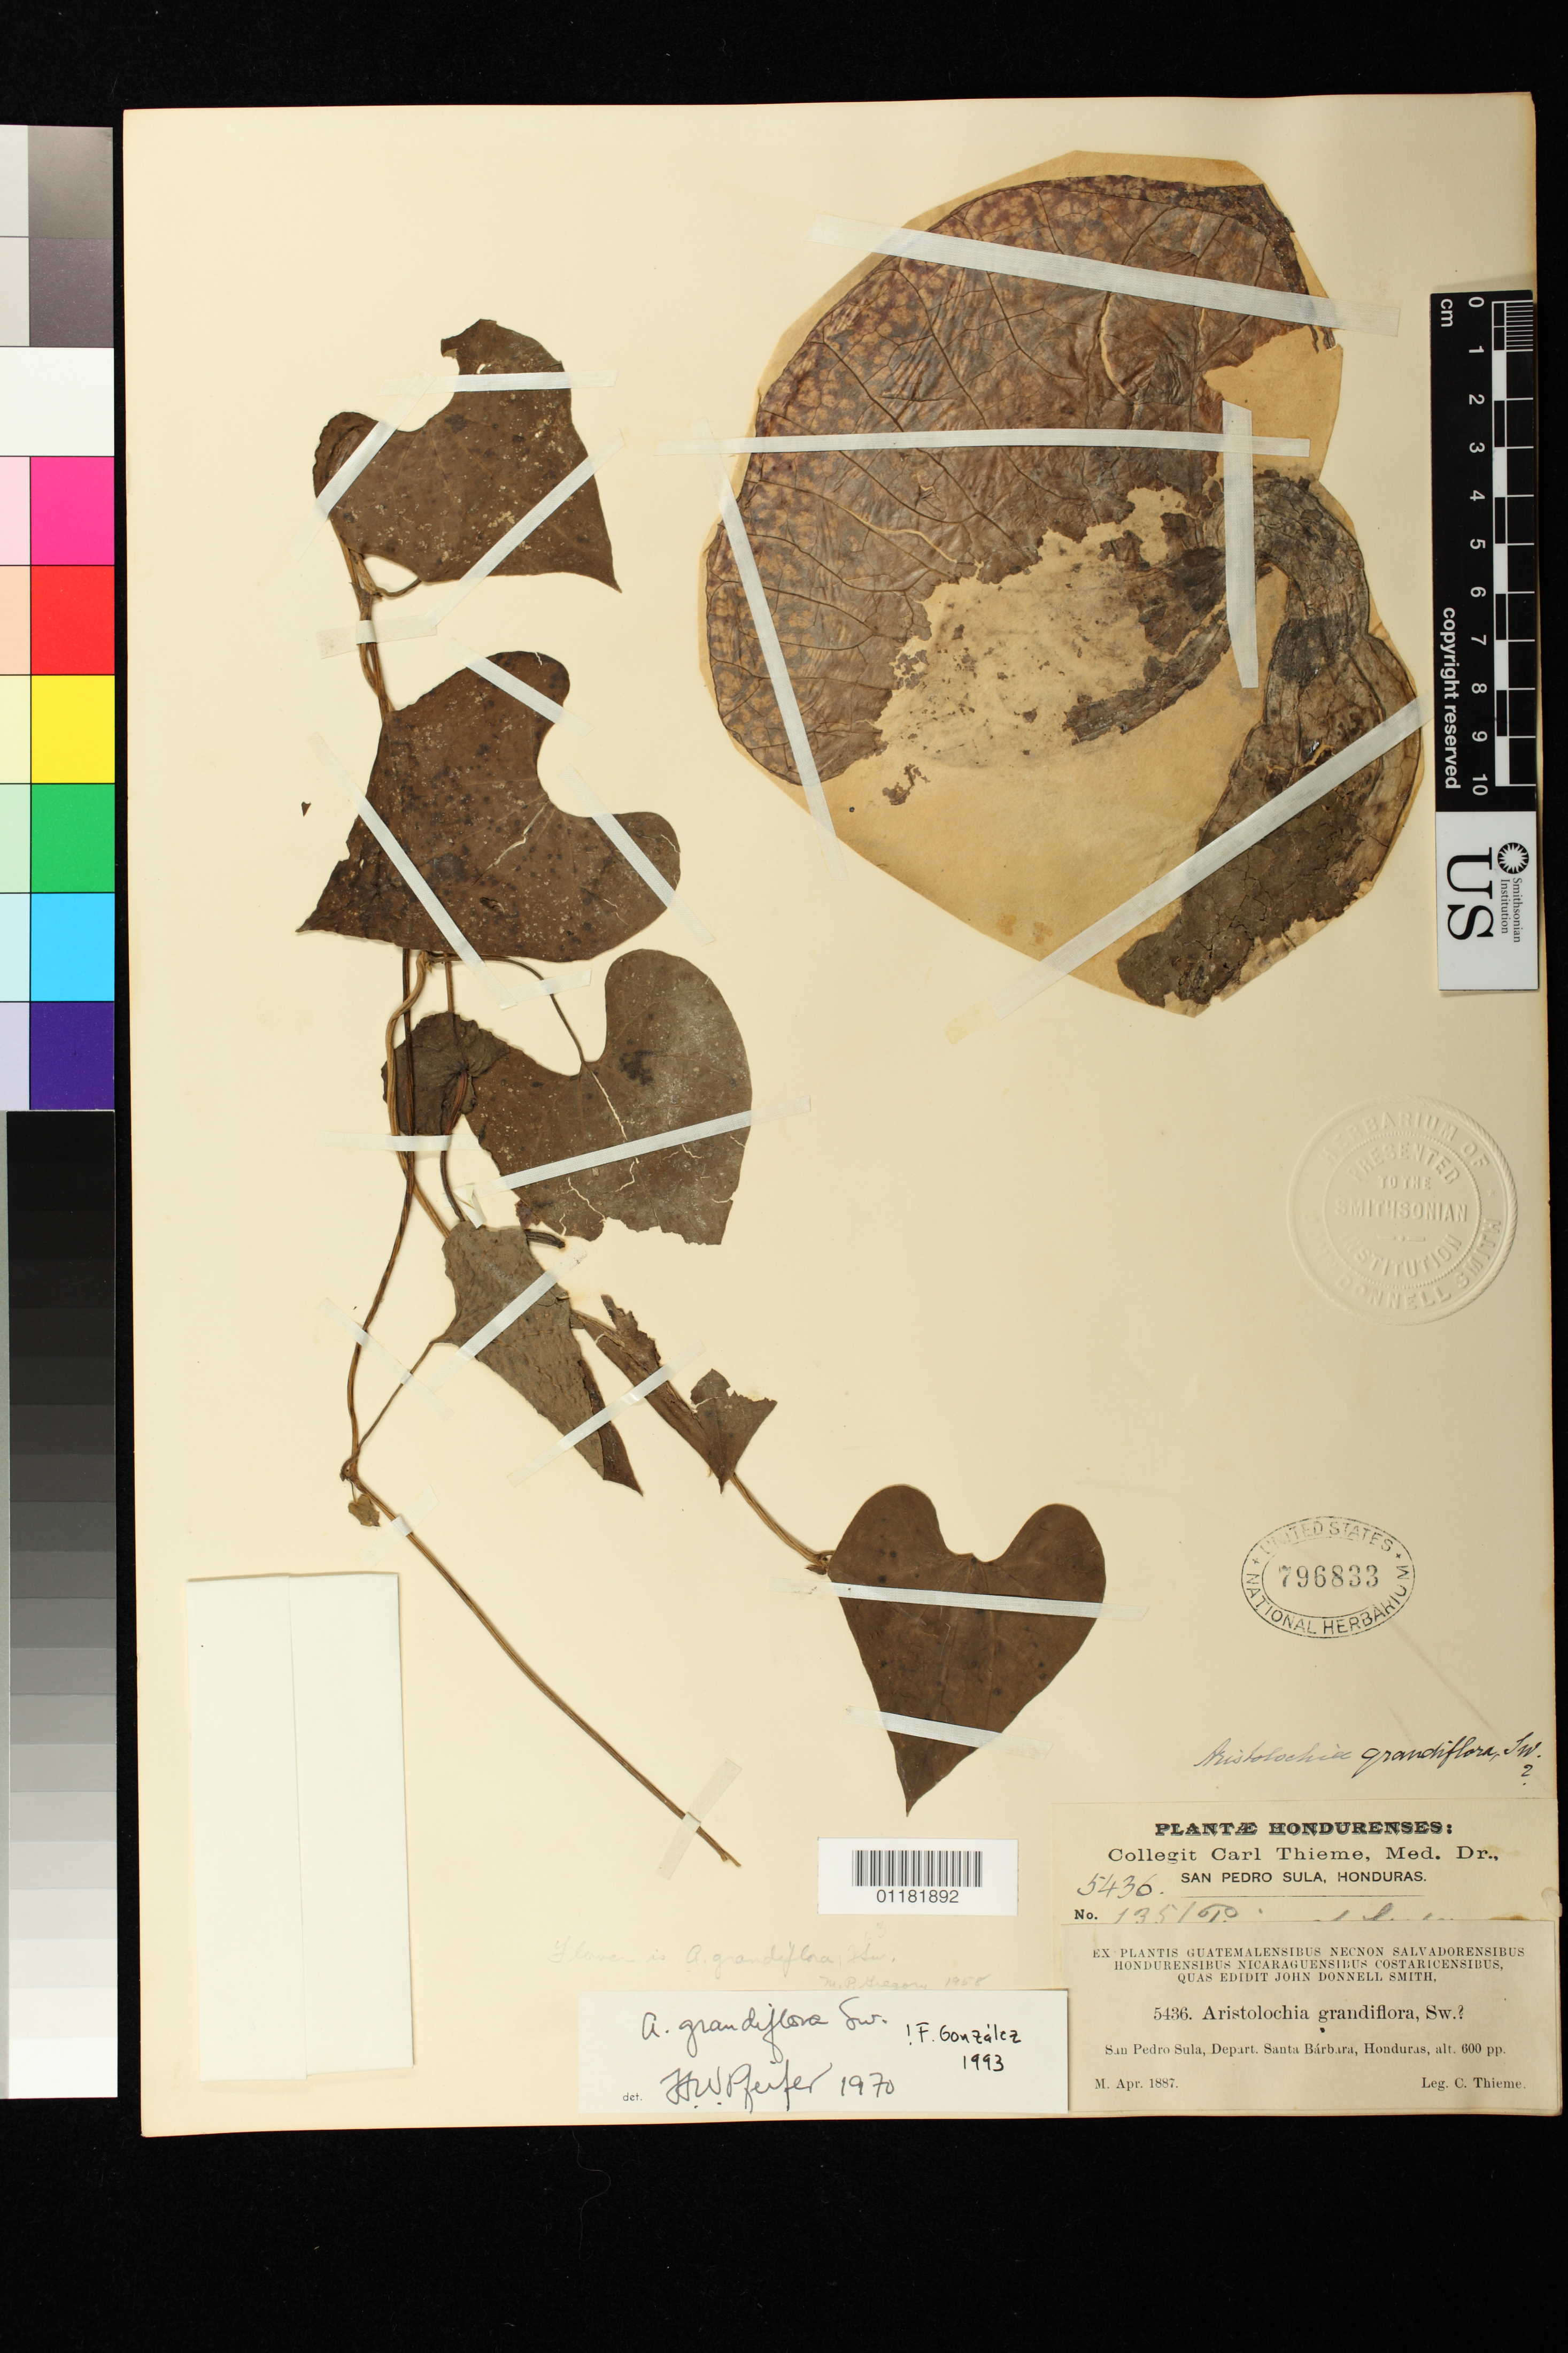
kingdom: Plantae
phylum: Tracheophyta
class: Magnoliopsida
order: Piperales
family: Aristolochiaceae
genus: Aristolochia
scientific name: Aristolochia grandiflora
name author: Sw.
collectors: C. Thieme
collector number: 5436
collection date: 1887-04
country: Honduras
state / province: Santa Bárbara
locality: San Pedro Sula, Department Santa Barbara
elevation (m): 183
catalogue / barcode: US 796833